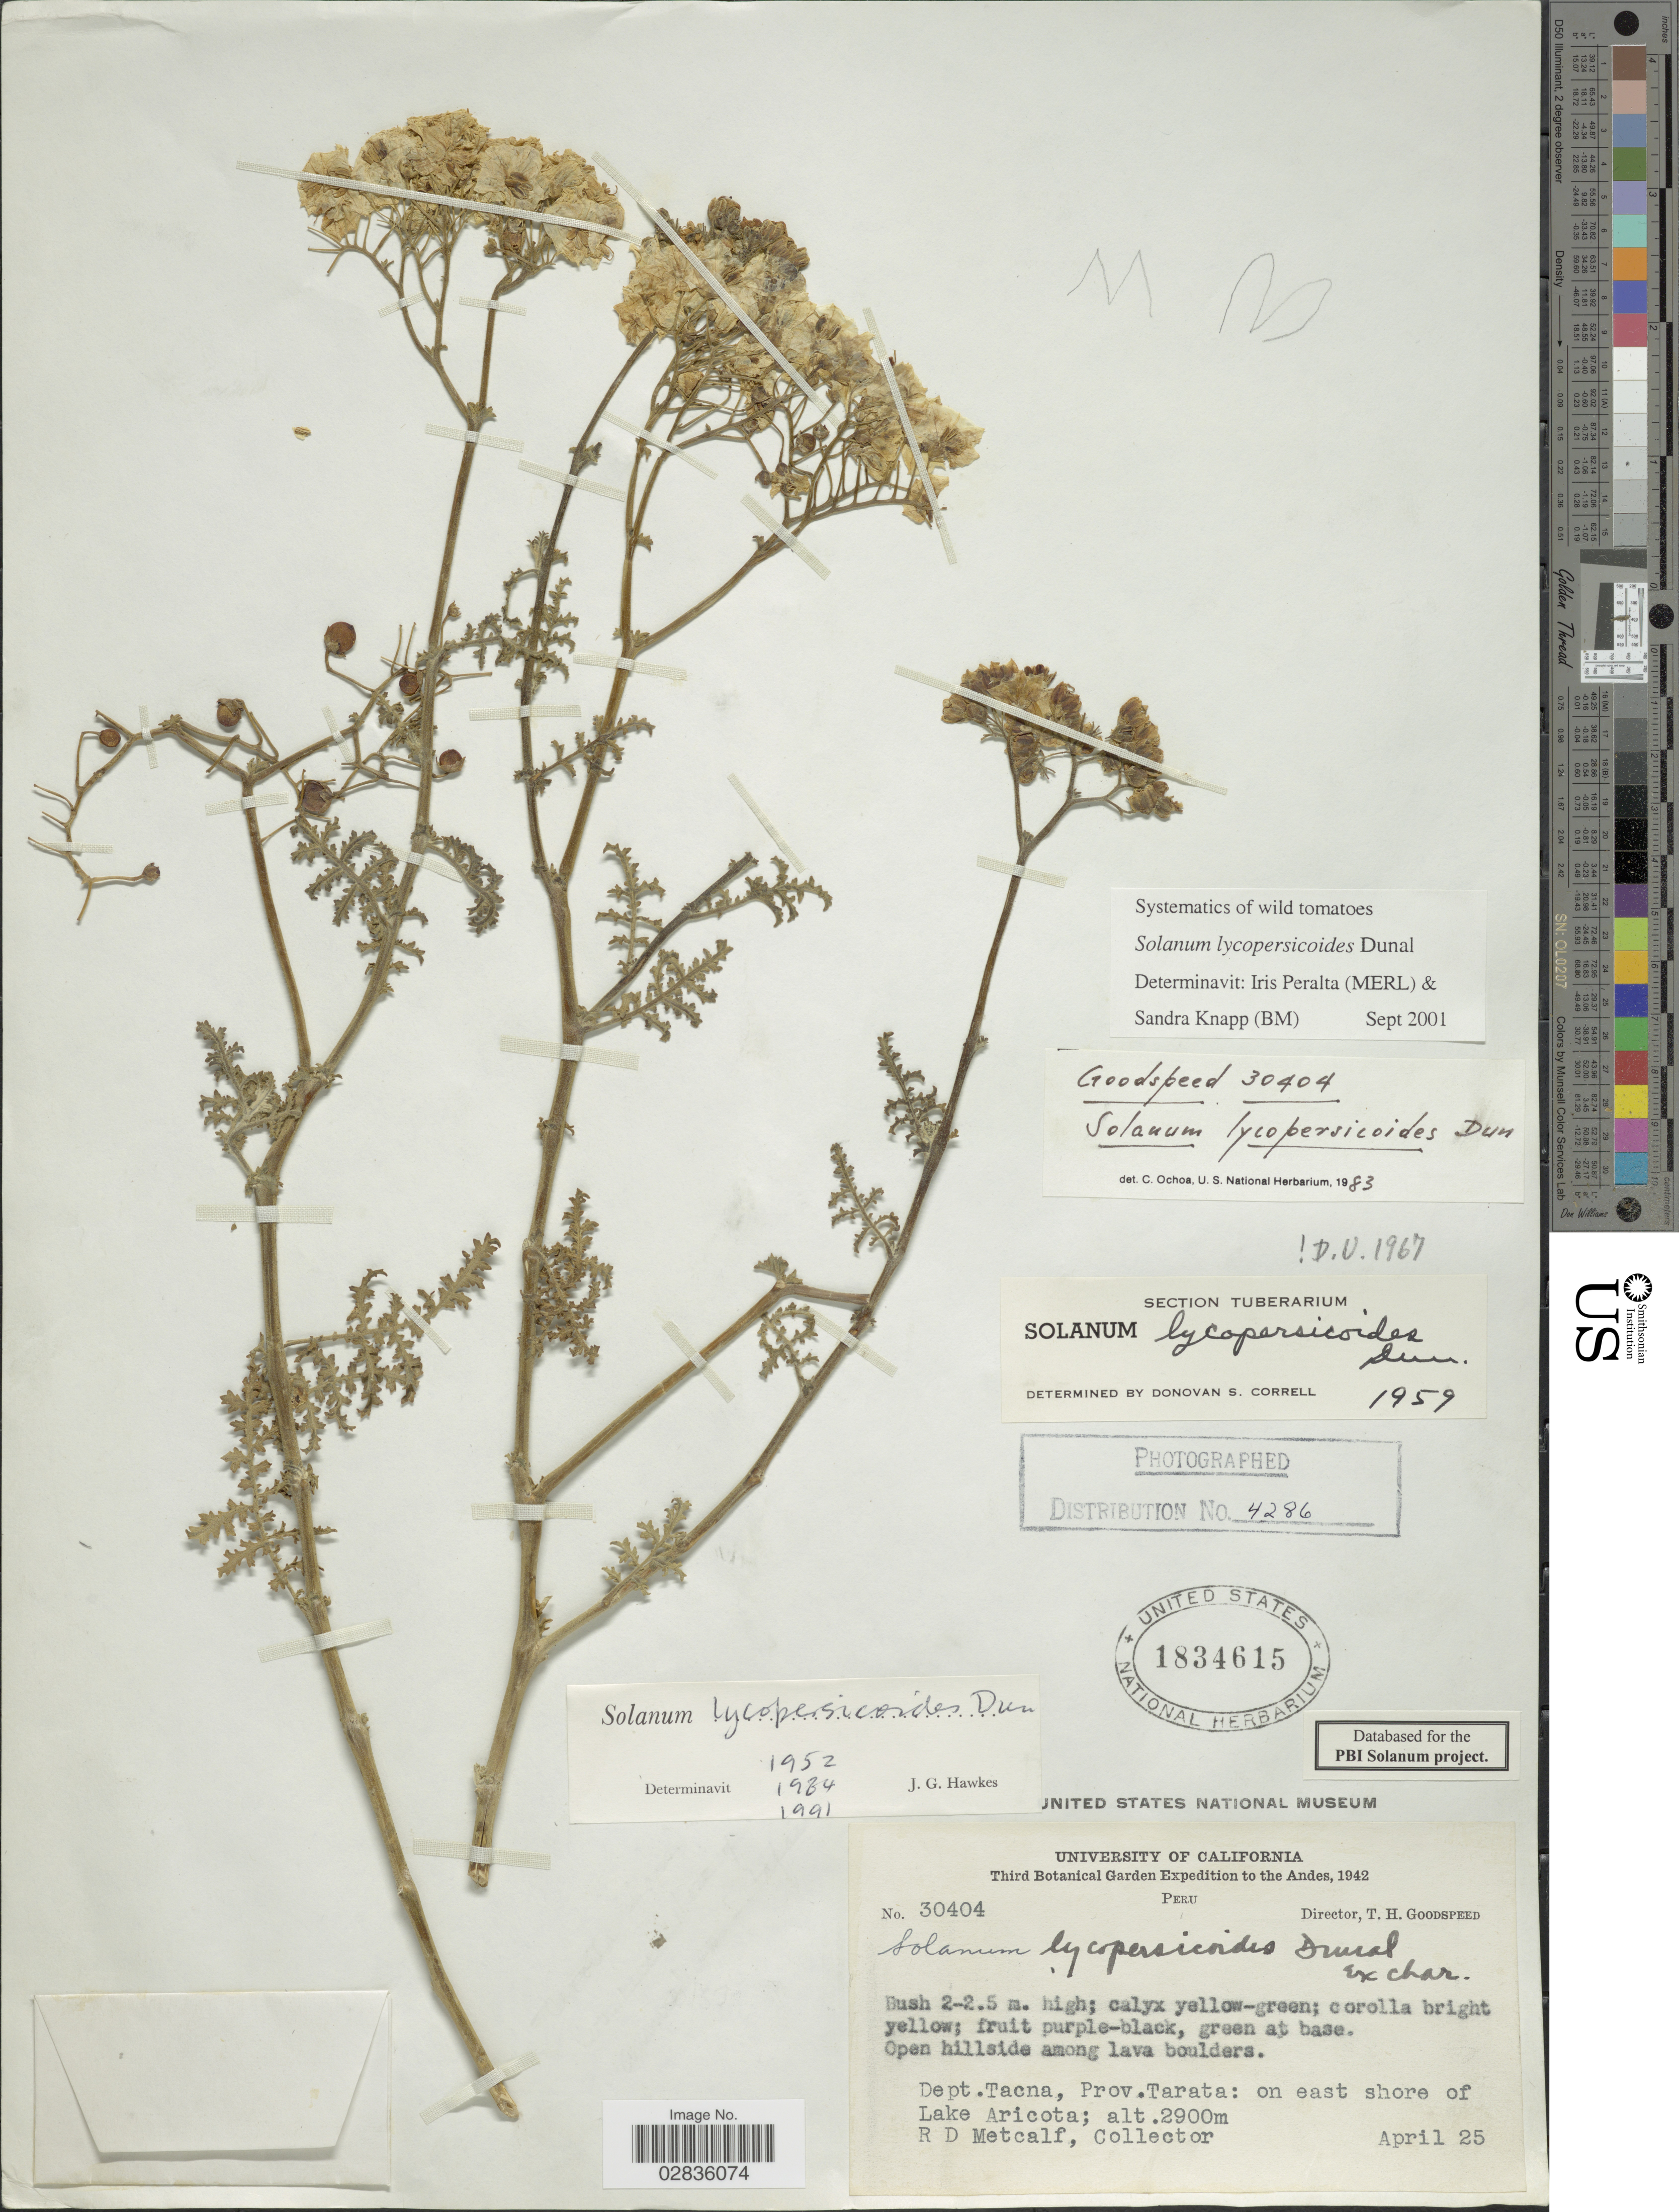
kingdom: Plantae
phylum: Tracheophyta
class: Magnoliopsida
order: Solanales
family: Solanaceae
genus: Solanum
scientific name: Solanum lycopersicoides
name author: Dunal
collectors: R. D. Metcalf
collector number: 30404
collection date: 1942-04-25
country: Peru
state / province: Tacna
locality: The Andes. Dept. Tacna, Prov. Tarata: on east shore of Lake Aricota.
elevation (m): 2900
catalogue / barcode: US 1834615